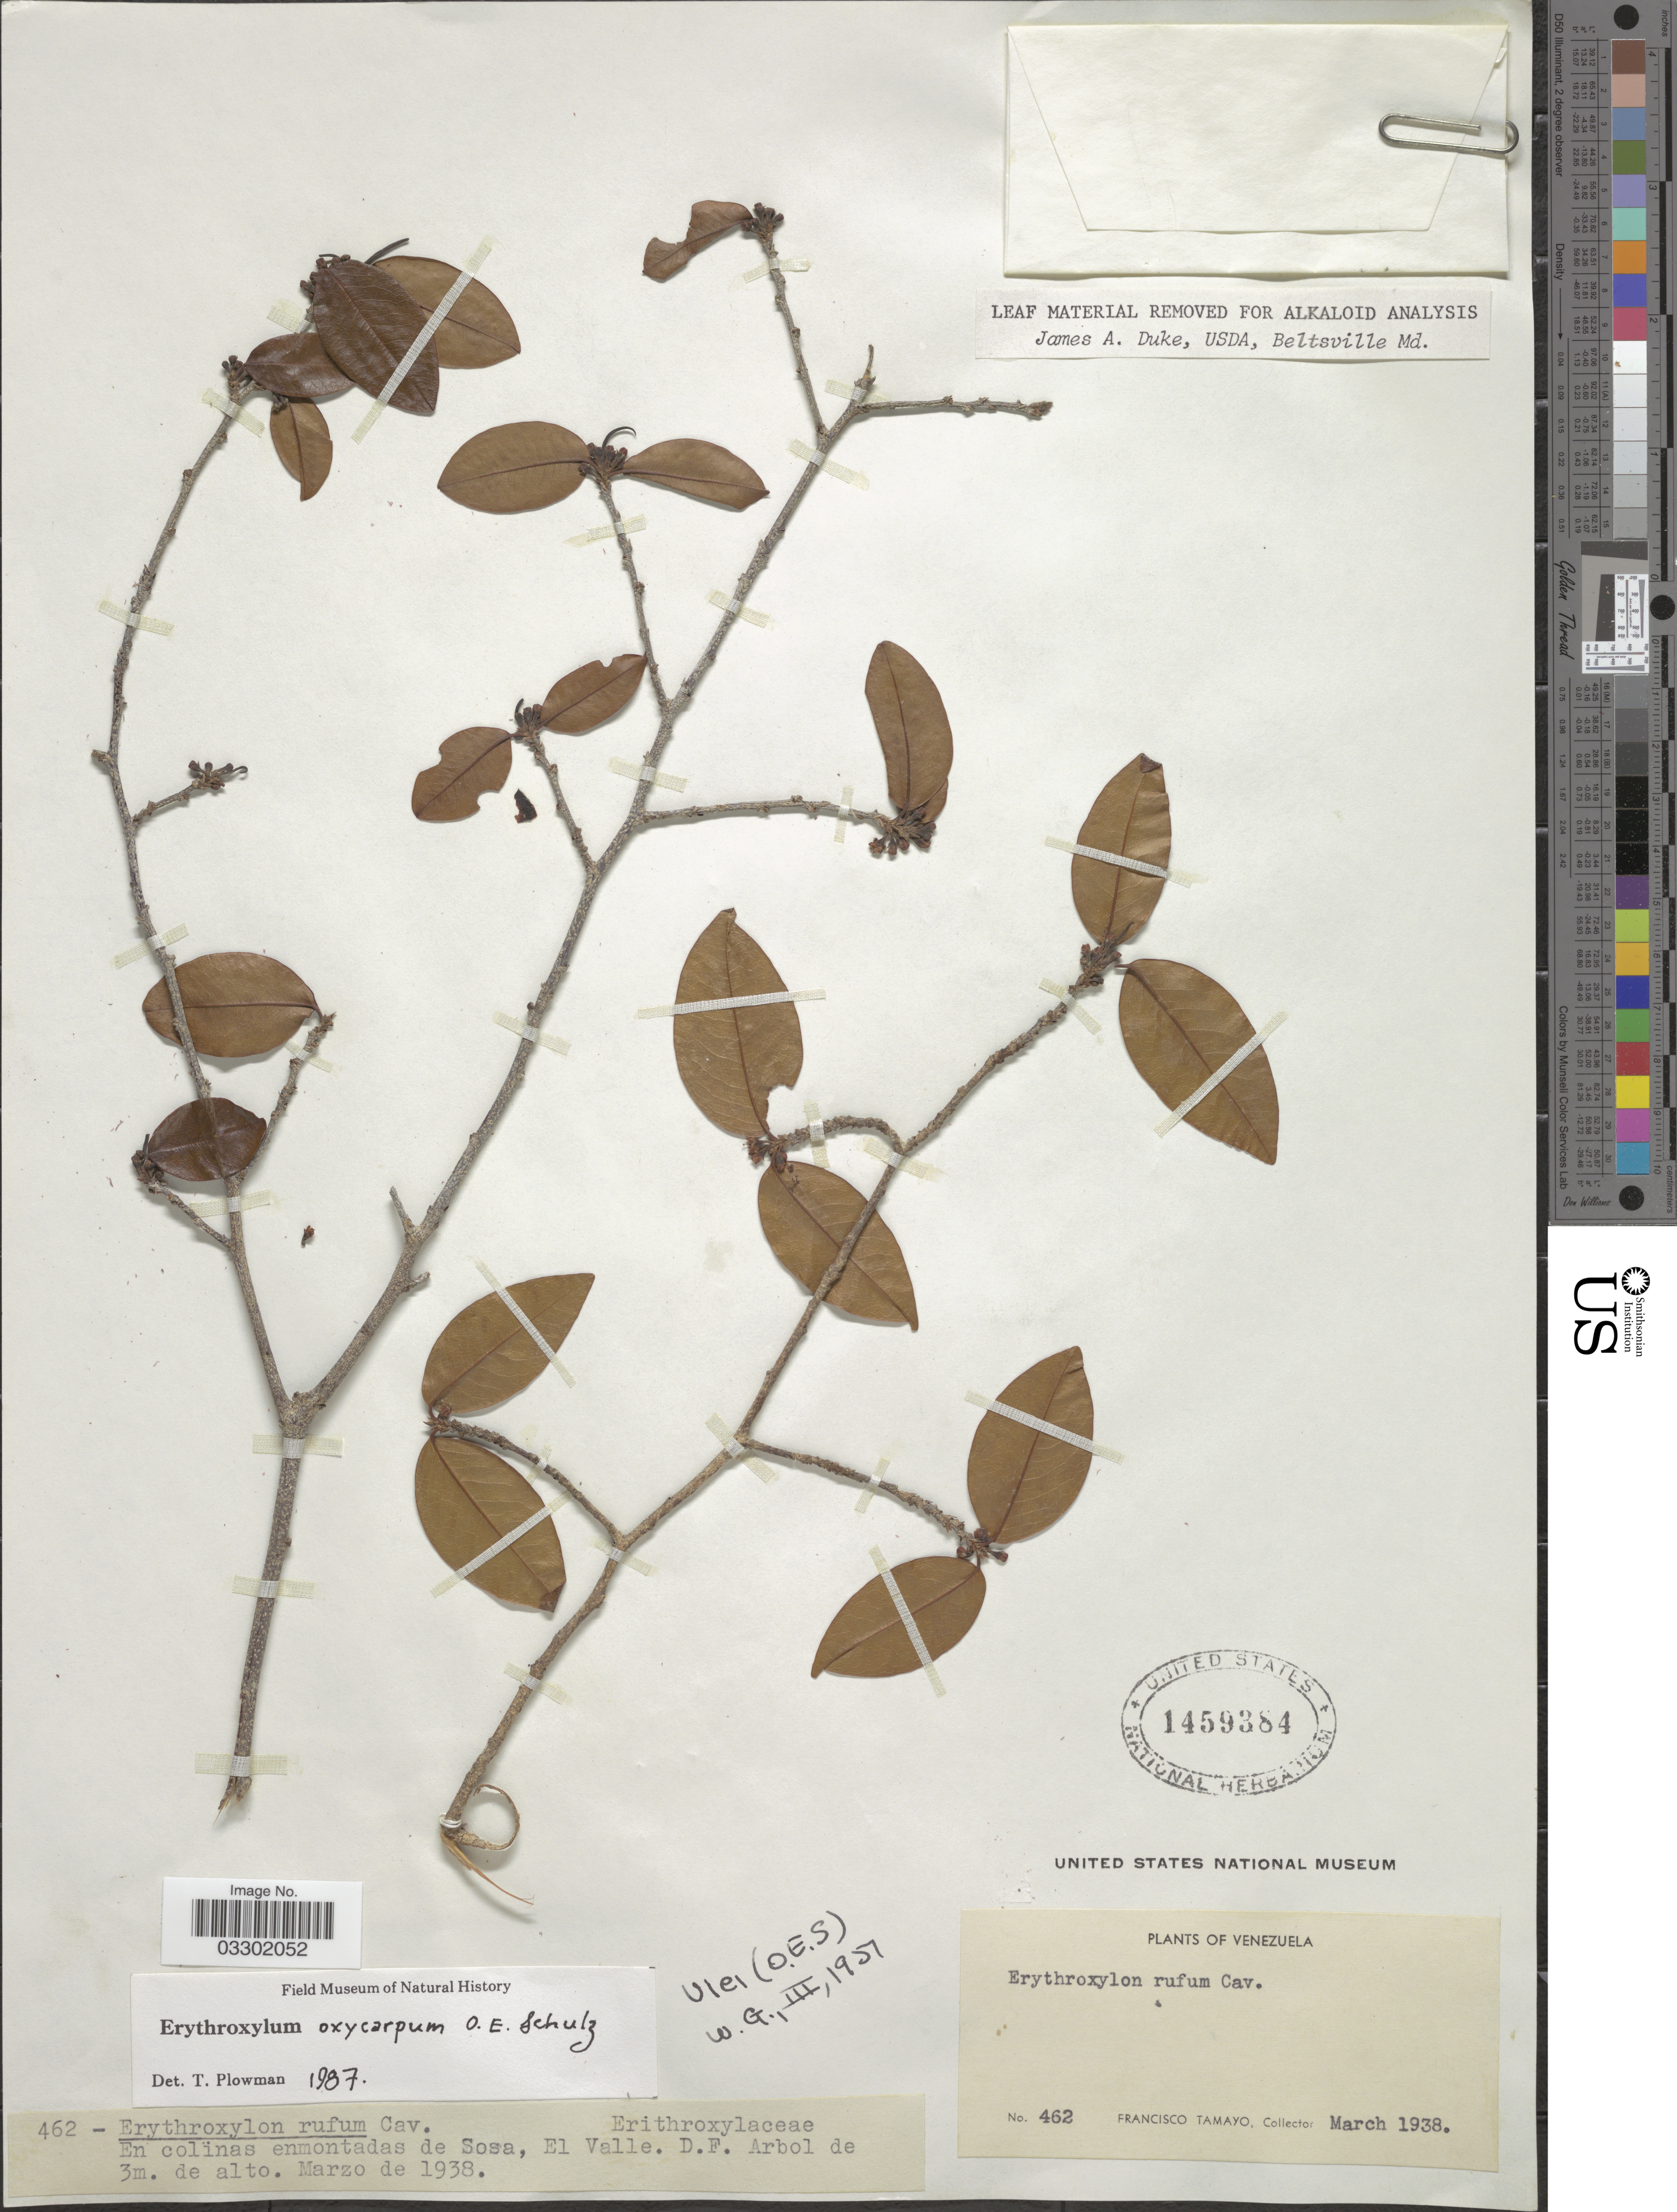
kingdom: Plantae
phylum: Tracheophyta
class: Magnoliopsida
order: Malpighiales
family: Erythroxylaceae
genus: Erythroxylum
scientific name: Erythroxylum oxycarpum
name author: O.E. Schulz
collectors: F. Tamayo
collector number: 462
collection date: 1938-03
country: Venezuela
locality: En colinas enmontadas de Sosa, El Valle. D.F.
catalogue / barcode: US 1459384